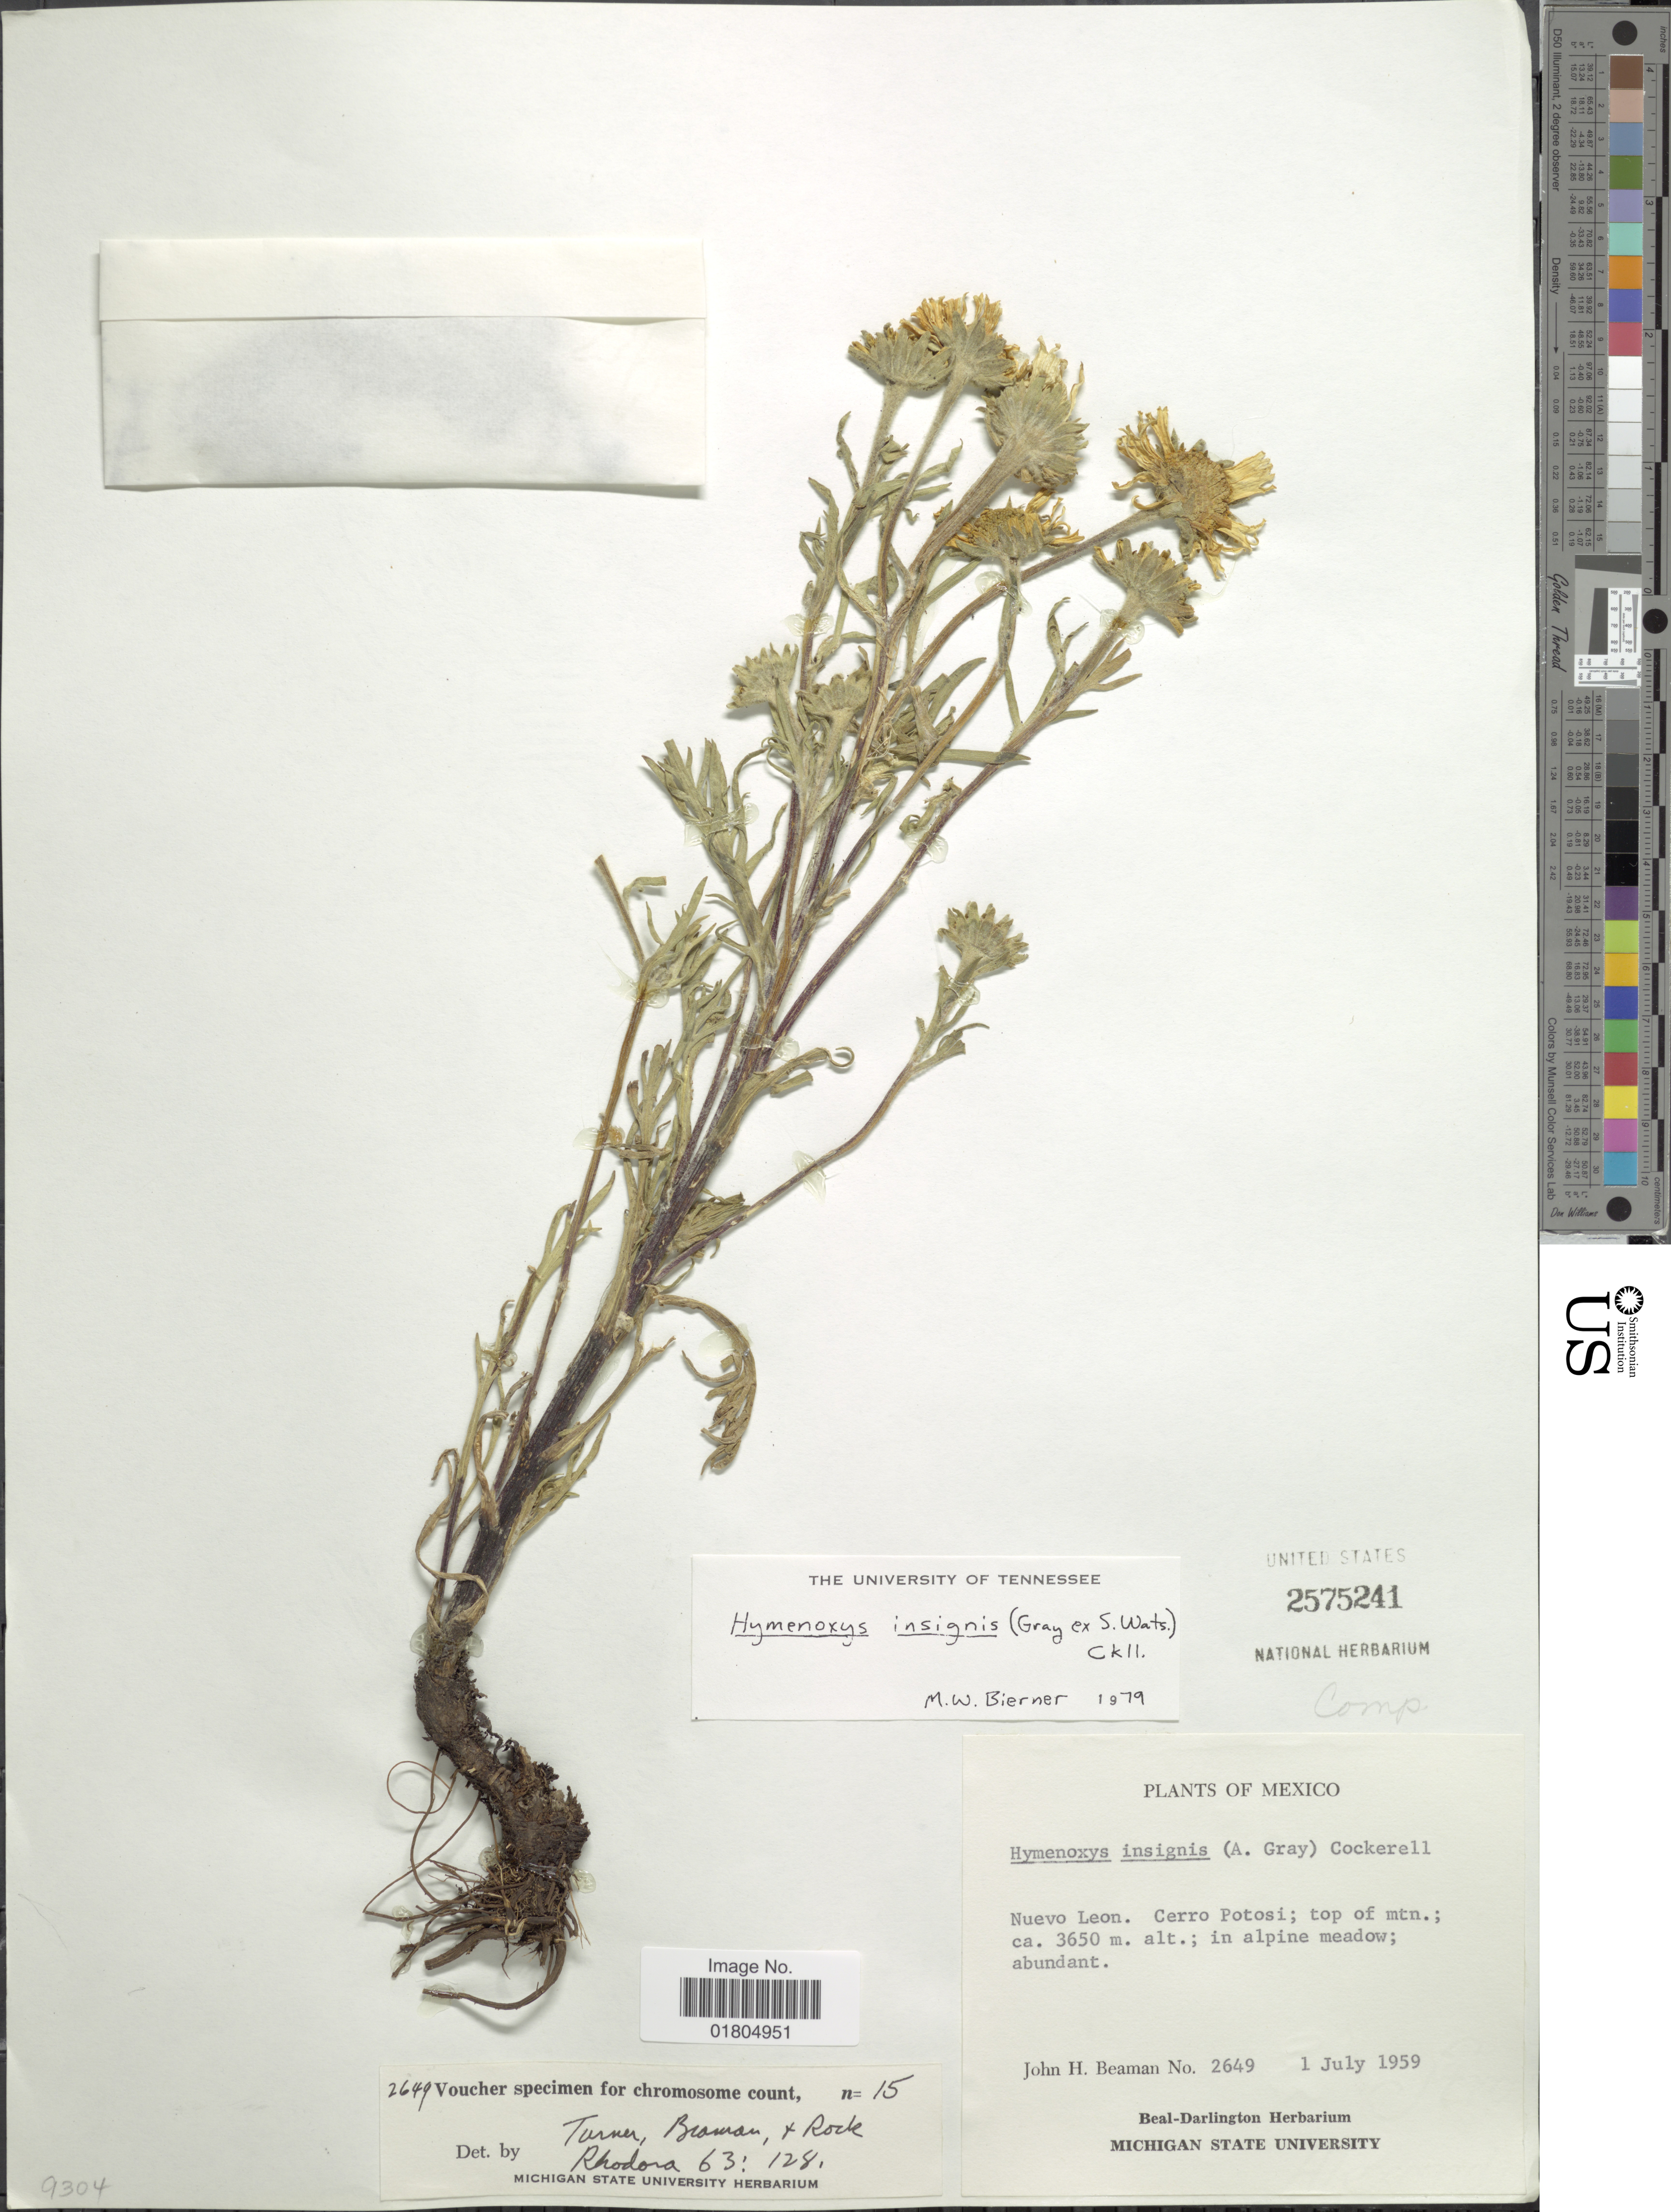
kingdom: Plantae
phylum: Tracheophyta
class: Magnoliopsida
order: Asterales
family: Asteraceae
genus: Hymenoxys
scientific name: Hymenoxys insignis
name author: (A. Gray ex S. Watson) Cockerell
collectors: J. H. Beaman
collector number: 2649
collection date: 1959-07-01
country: Mexico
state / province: Nuevo León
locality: Cerro Potosi; top of mtn.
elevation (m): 3650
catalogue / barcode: US 2575241